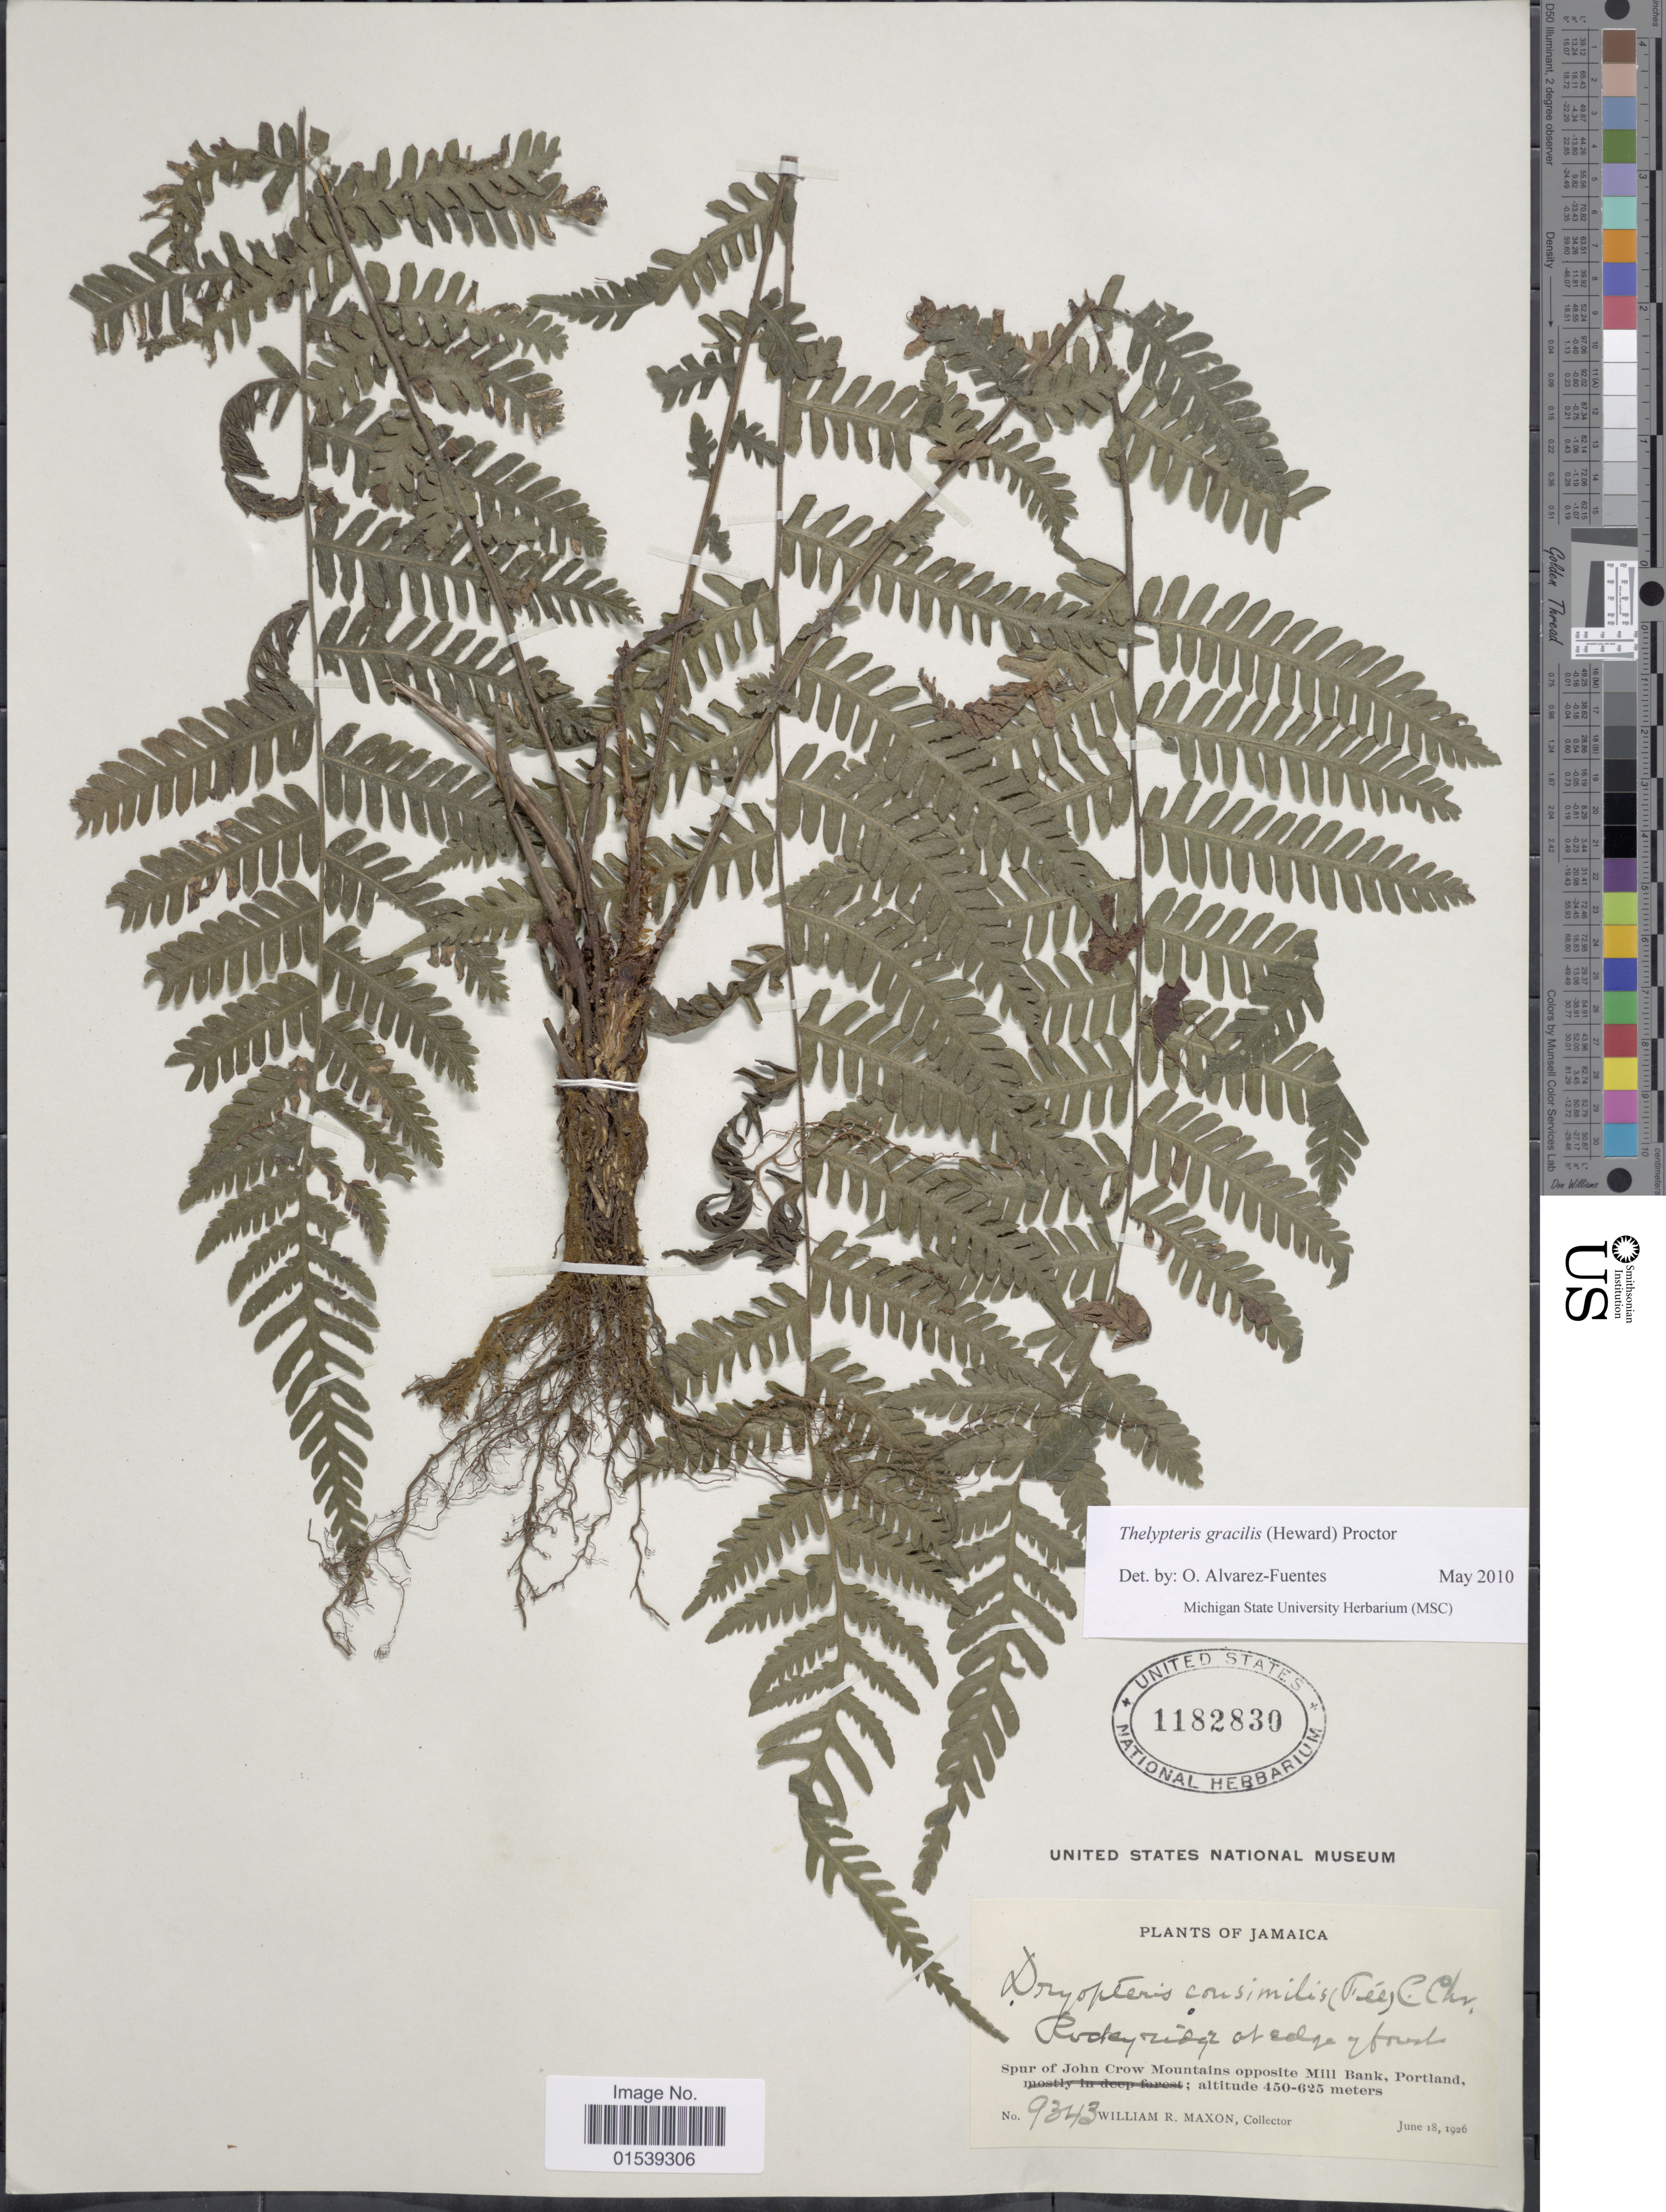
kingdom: Plantae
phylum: Tracheophyta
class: Polypodiopsida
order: Polypodiales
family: Thelypteridaceae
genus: Amauropelta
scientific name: Amauropelta gracilis ined. 2015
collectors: W. R. Maxon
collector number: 9343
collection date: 1926-06-18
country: Jamaica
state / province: Portland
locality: Spur of John Crow Mountains opposite Mill Bank, Portland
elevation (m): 450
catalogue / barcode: US 1182830